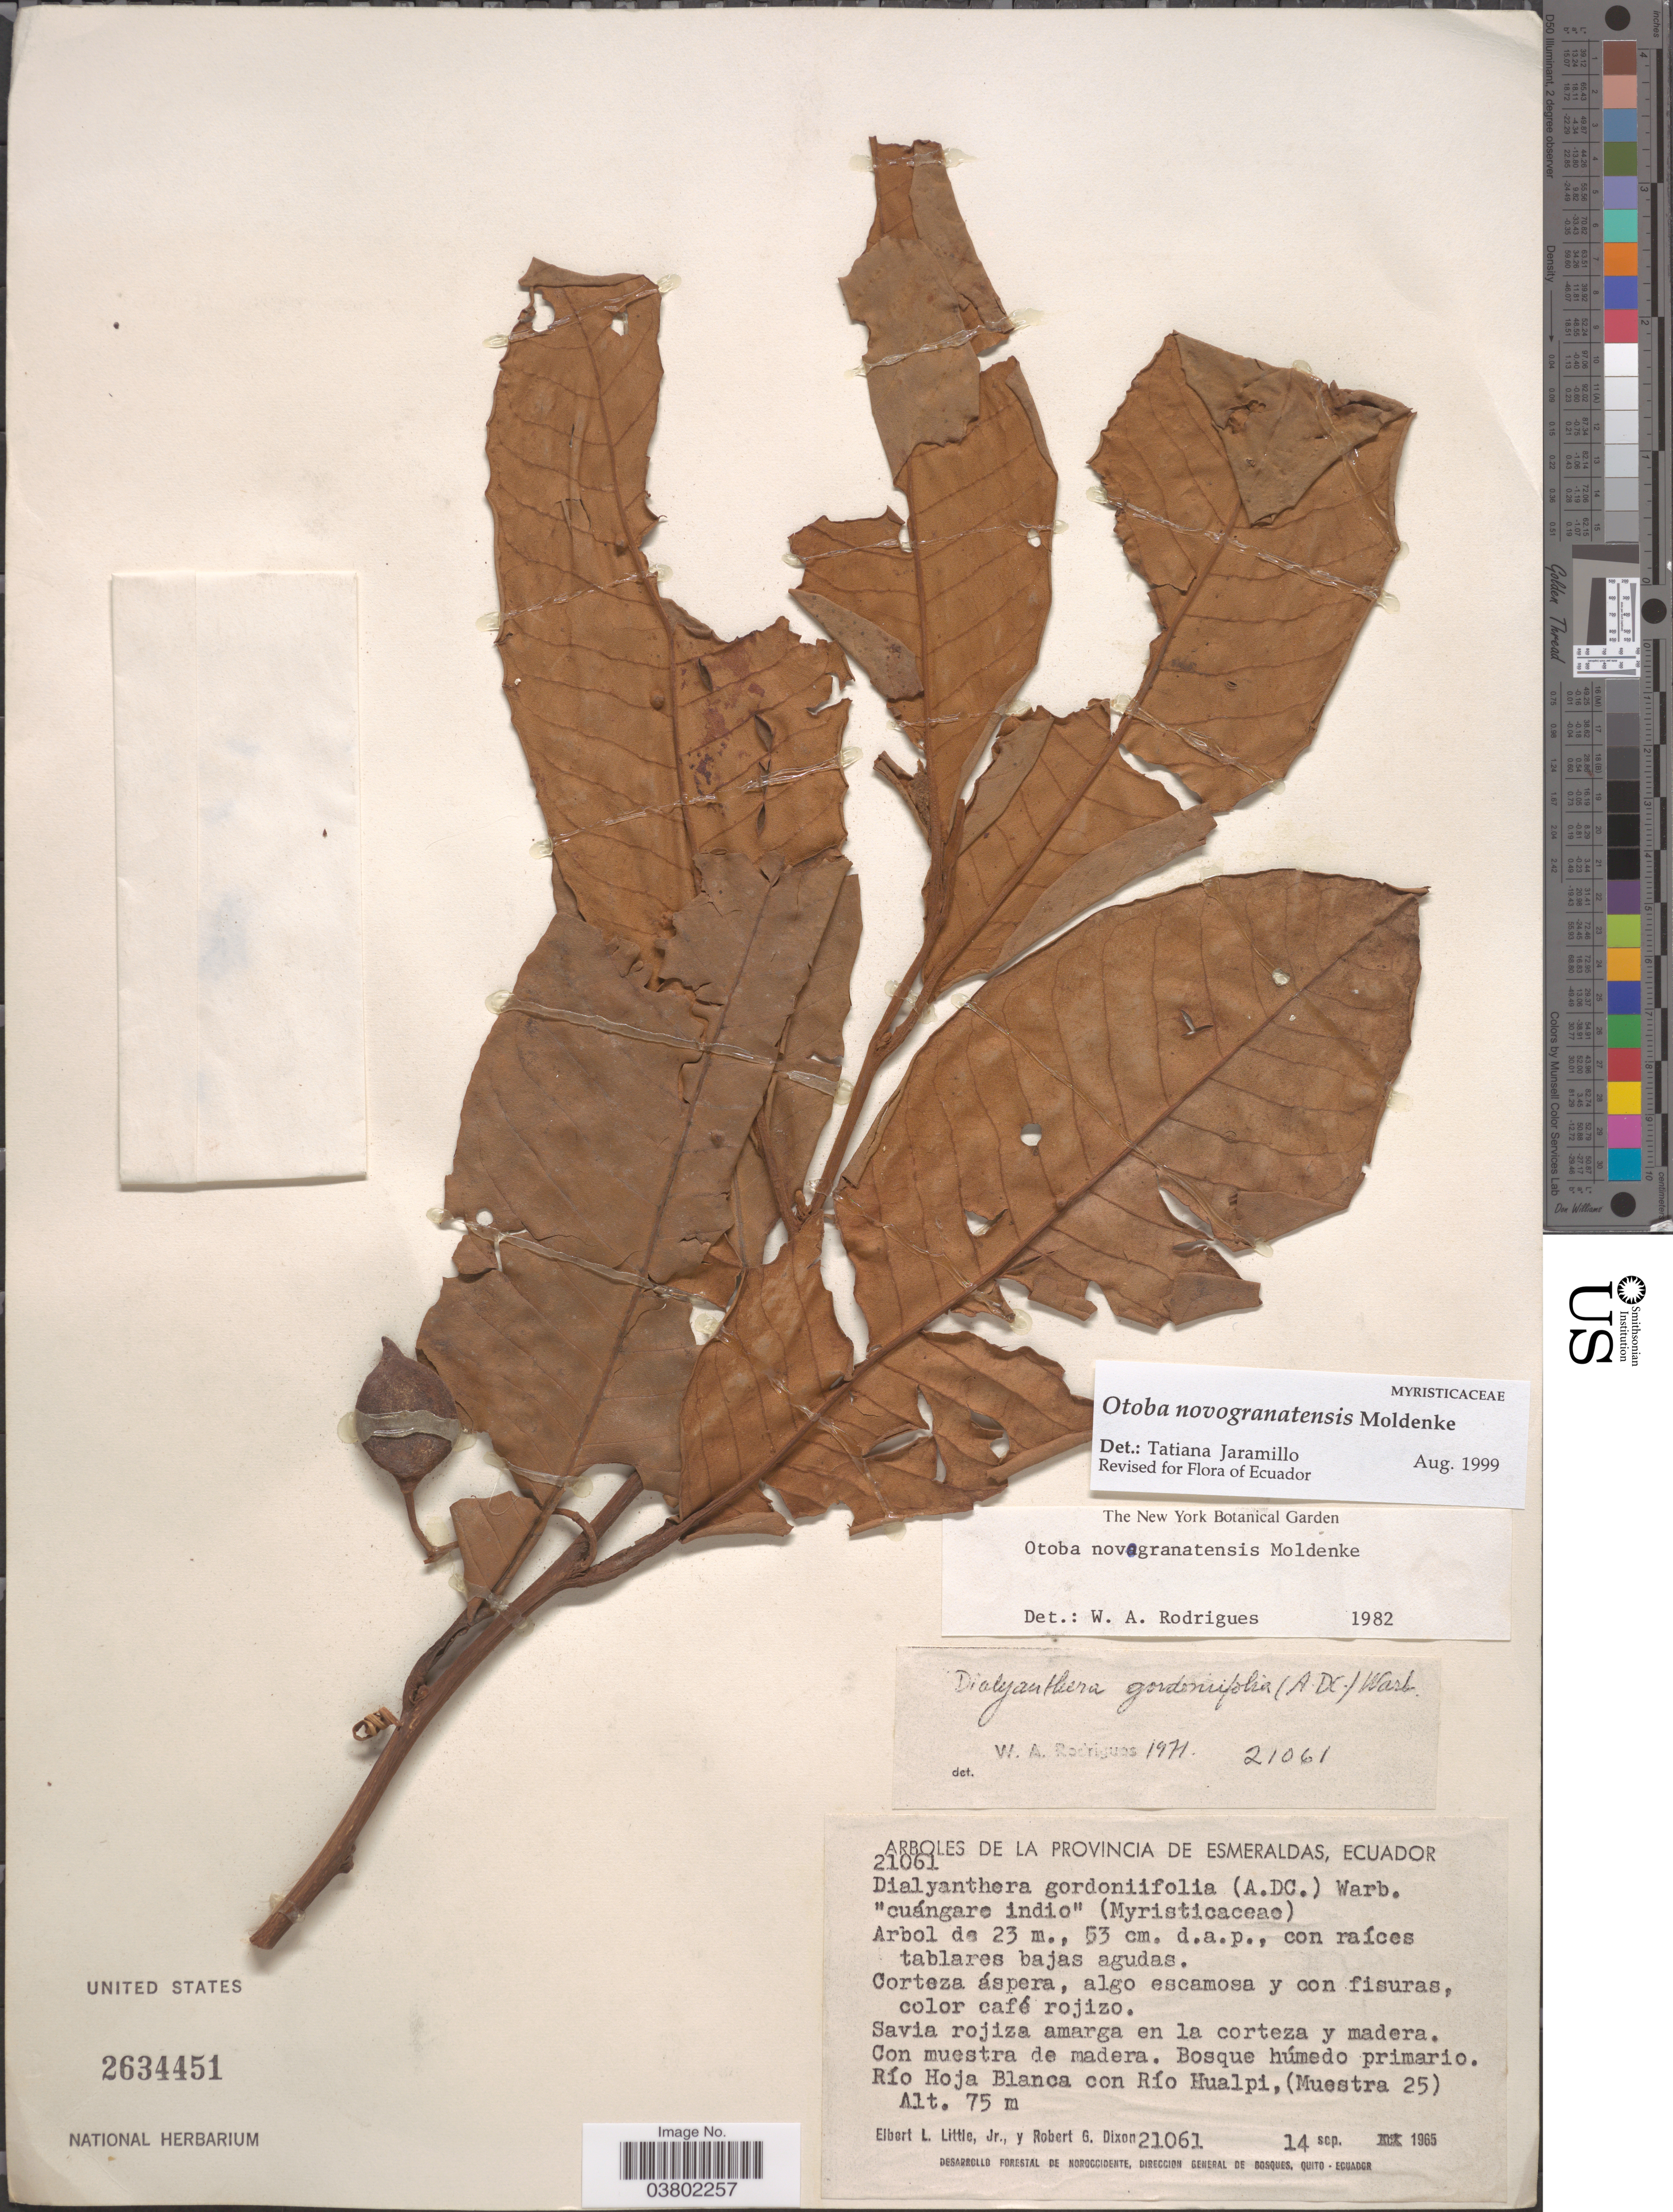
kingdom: Plantae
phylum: Tracheophyta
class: Magnoliopsida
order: Magnoliales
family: Myristicaceae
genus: Otoba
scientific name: Otoba novogranatensis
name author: Moldenke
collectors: E. L. Little & R. G. Dixon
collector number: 21061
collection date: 1965-09-14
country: Ecuador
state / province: Esmeraldas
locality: Río Hoja Blanca con Río Hualpi, (Muestra 25).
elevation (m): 75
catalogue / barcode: US 2634451